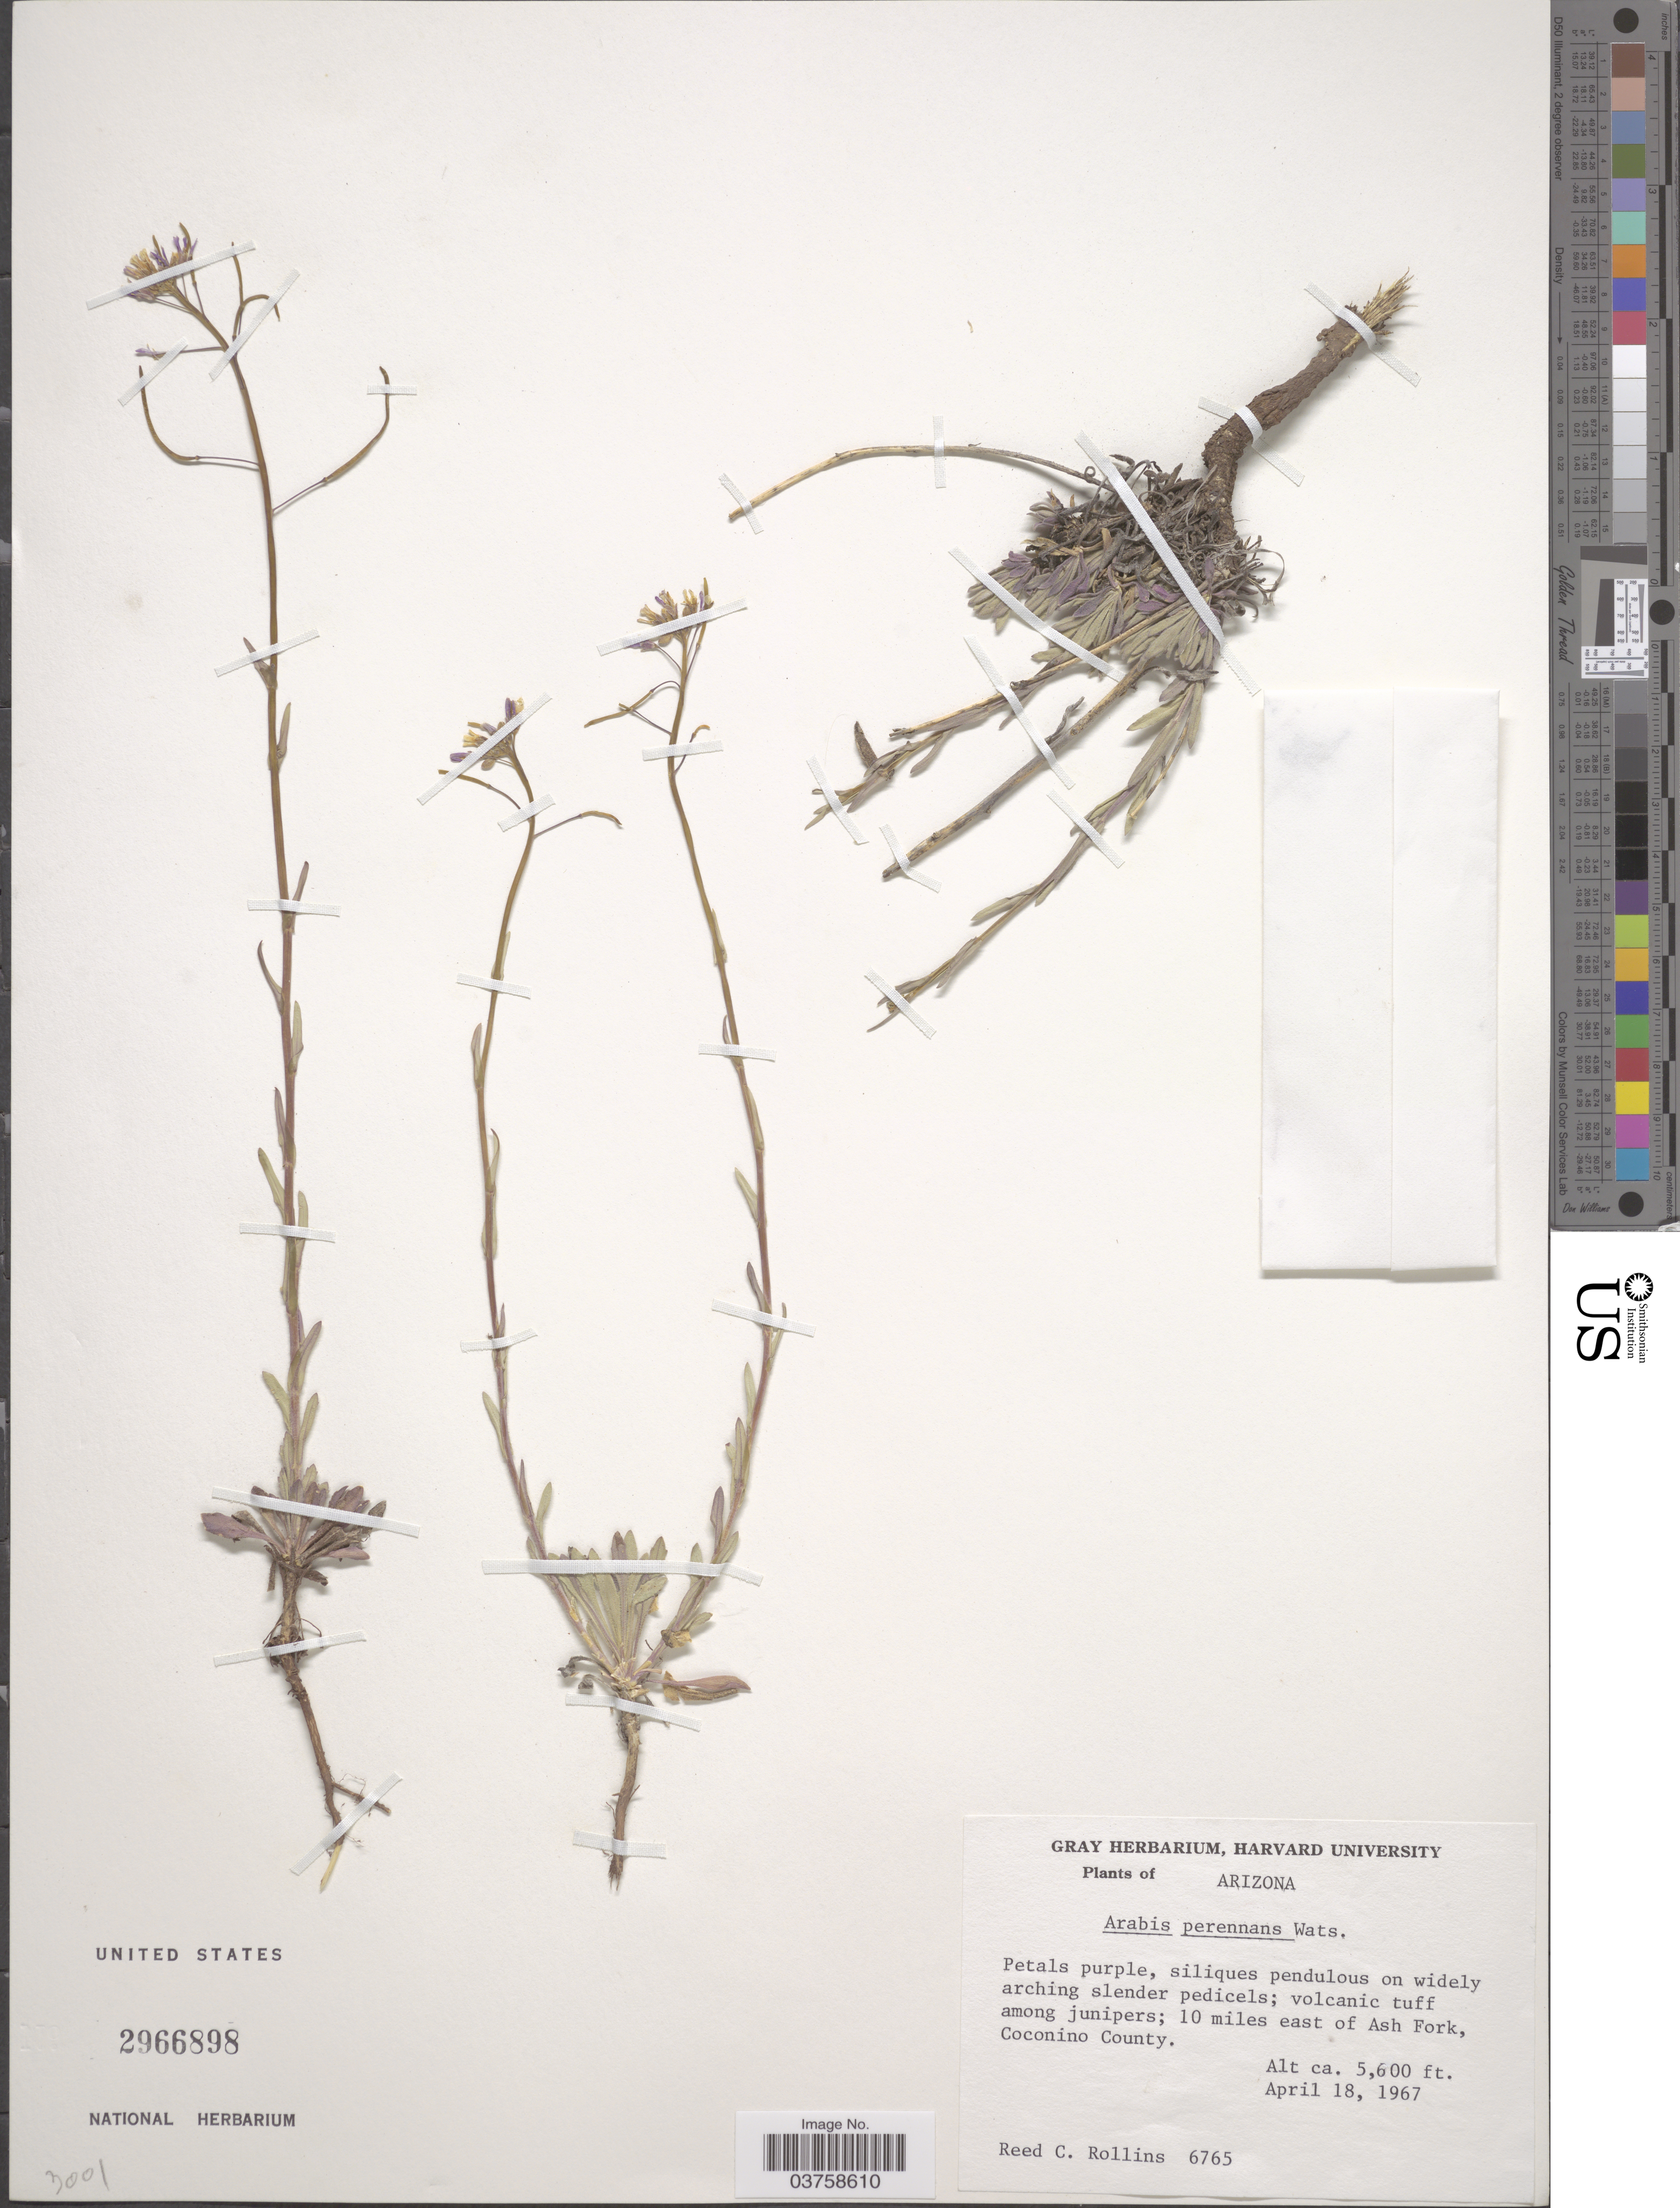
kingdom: Plantae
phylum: Tracheophyta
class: Magnoliopsida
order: Brassicales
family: Brassicaceae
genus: Arabis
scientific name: Arabis perennans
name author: S. Watson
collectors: R. C. Rollins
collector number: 6765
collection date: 1967-04-18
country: United States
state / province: Arizona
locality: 10 miles east of Ash Fork, Coconino County.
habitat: volcanic tuff among junipers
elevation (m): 1707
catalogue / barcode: US 2966898